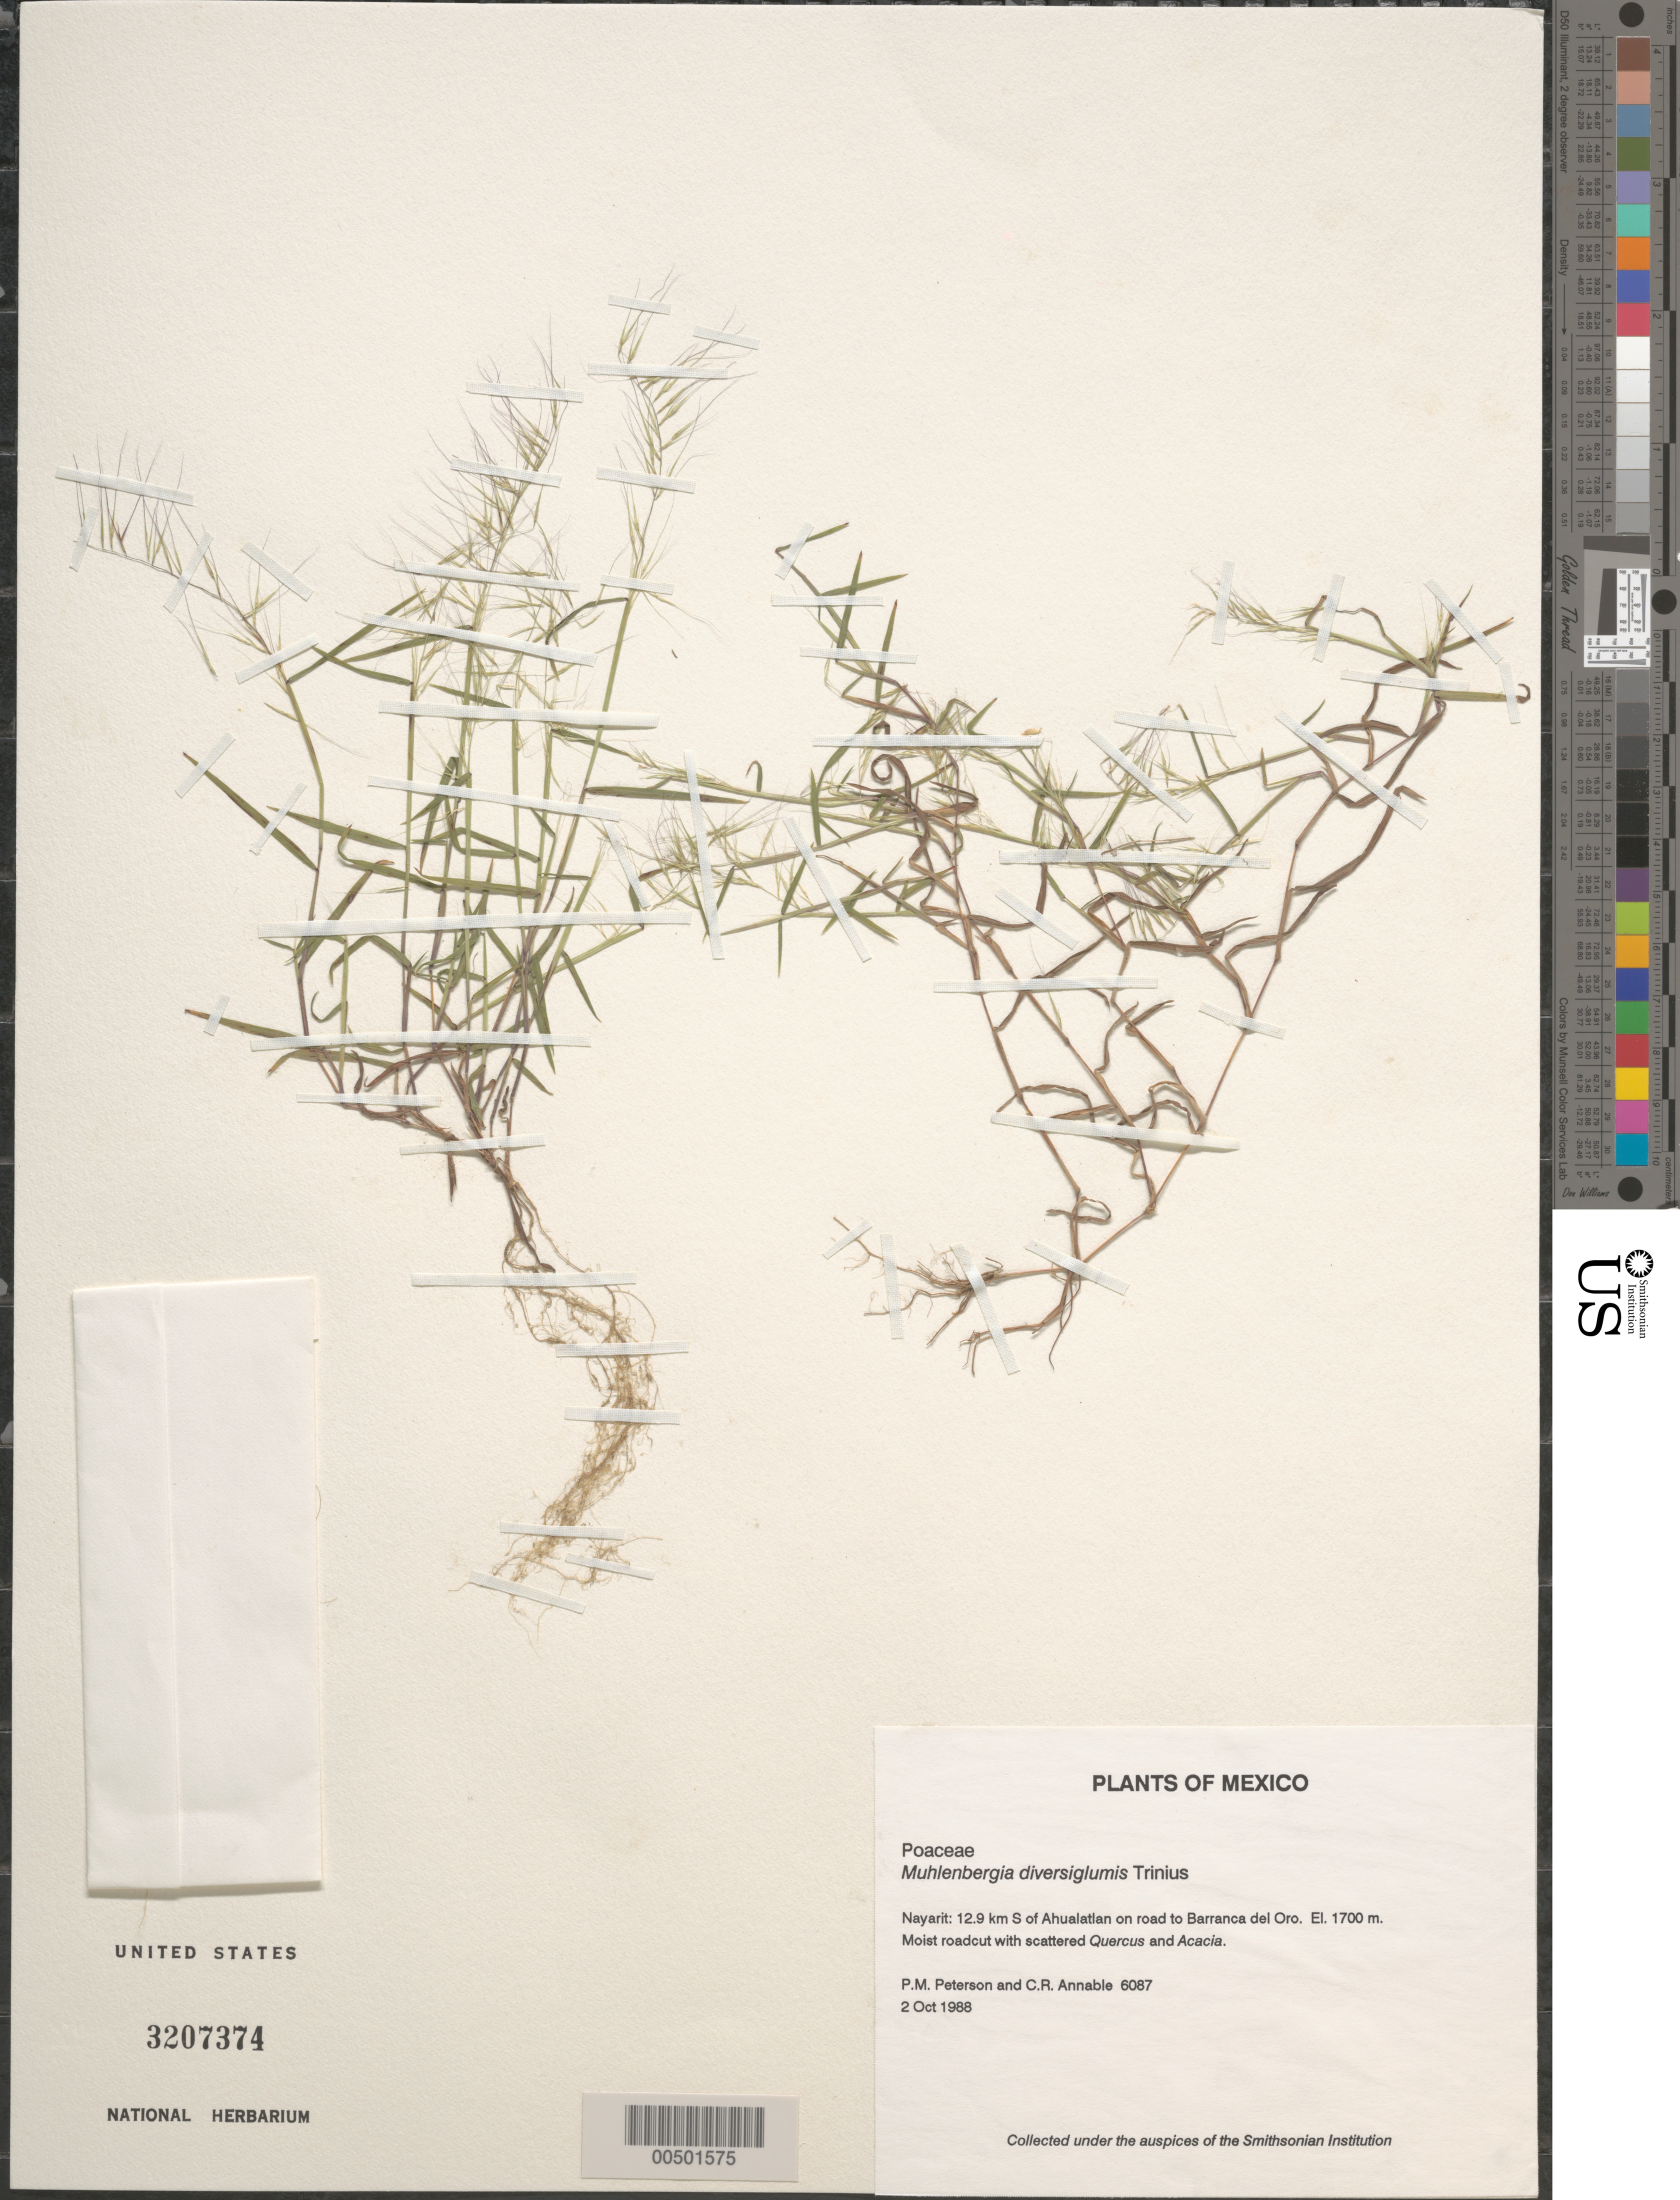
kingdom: Plantae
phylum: Tracheophyta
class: Liliopsida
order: Poales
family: Poaceae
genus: Muhlenbergia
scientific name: Muhlenbergia diversiglumis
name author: Trin.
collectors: P. M. Peterson & C. R. Annable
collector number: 06087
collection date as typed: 02 Oct 1988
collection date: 1988-10-02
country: Mexico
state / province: Nayarit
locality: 12.9 km S of Ahualatlan on road to Barranca del Oro.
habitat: Moist roadcut with scattered Quercus and Acacia.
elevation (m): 1700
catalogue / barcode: US 3207374